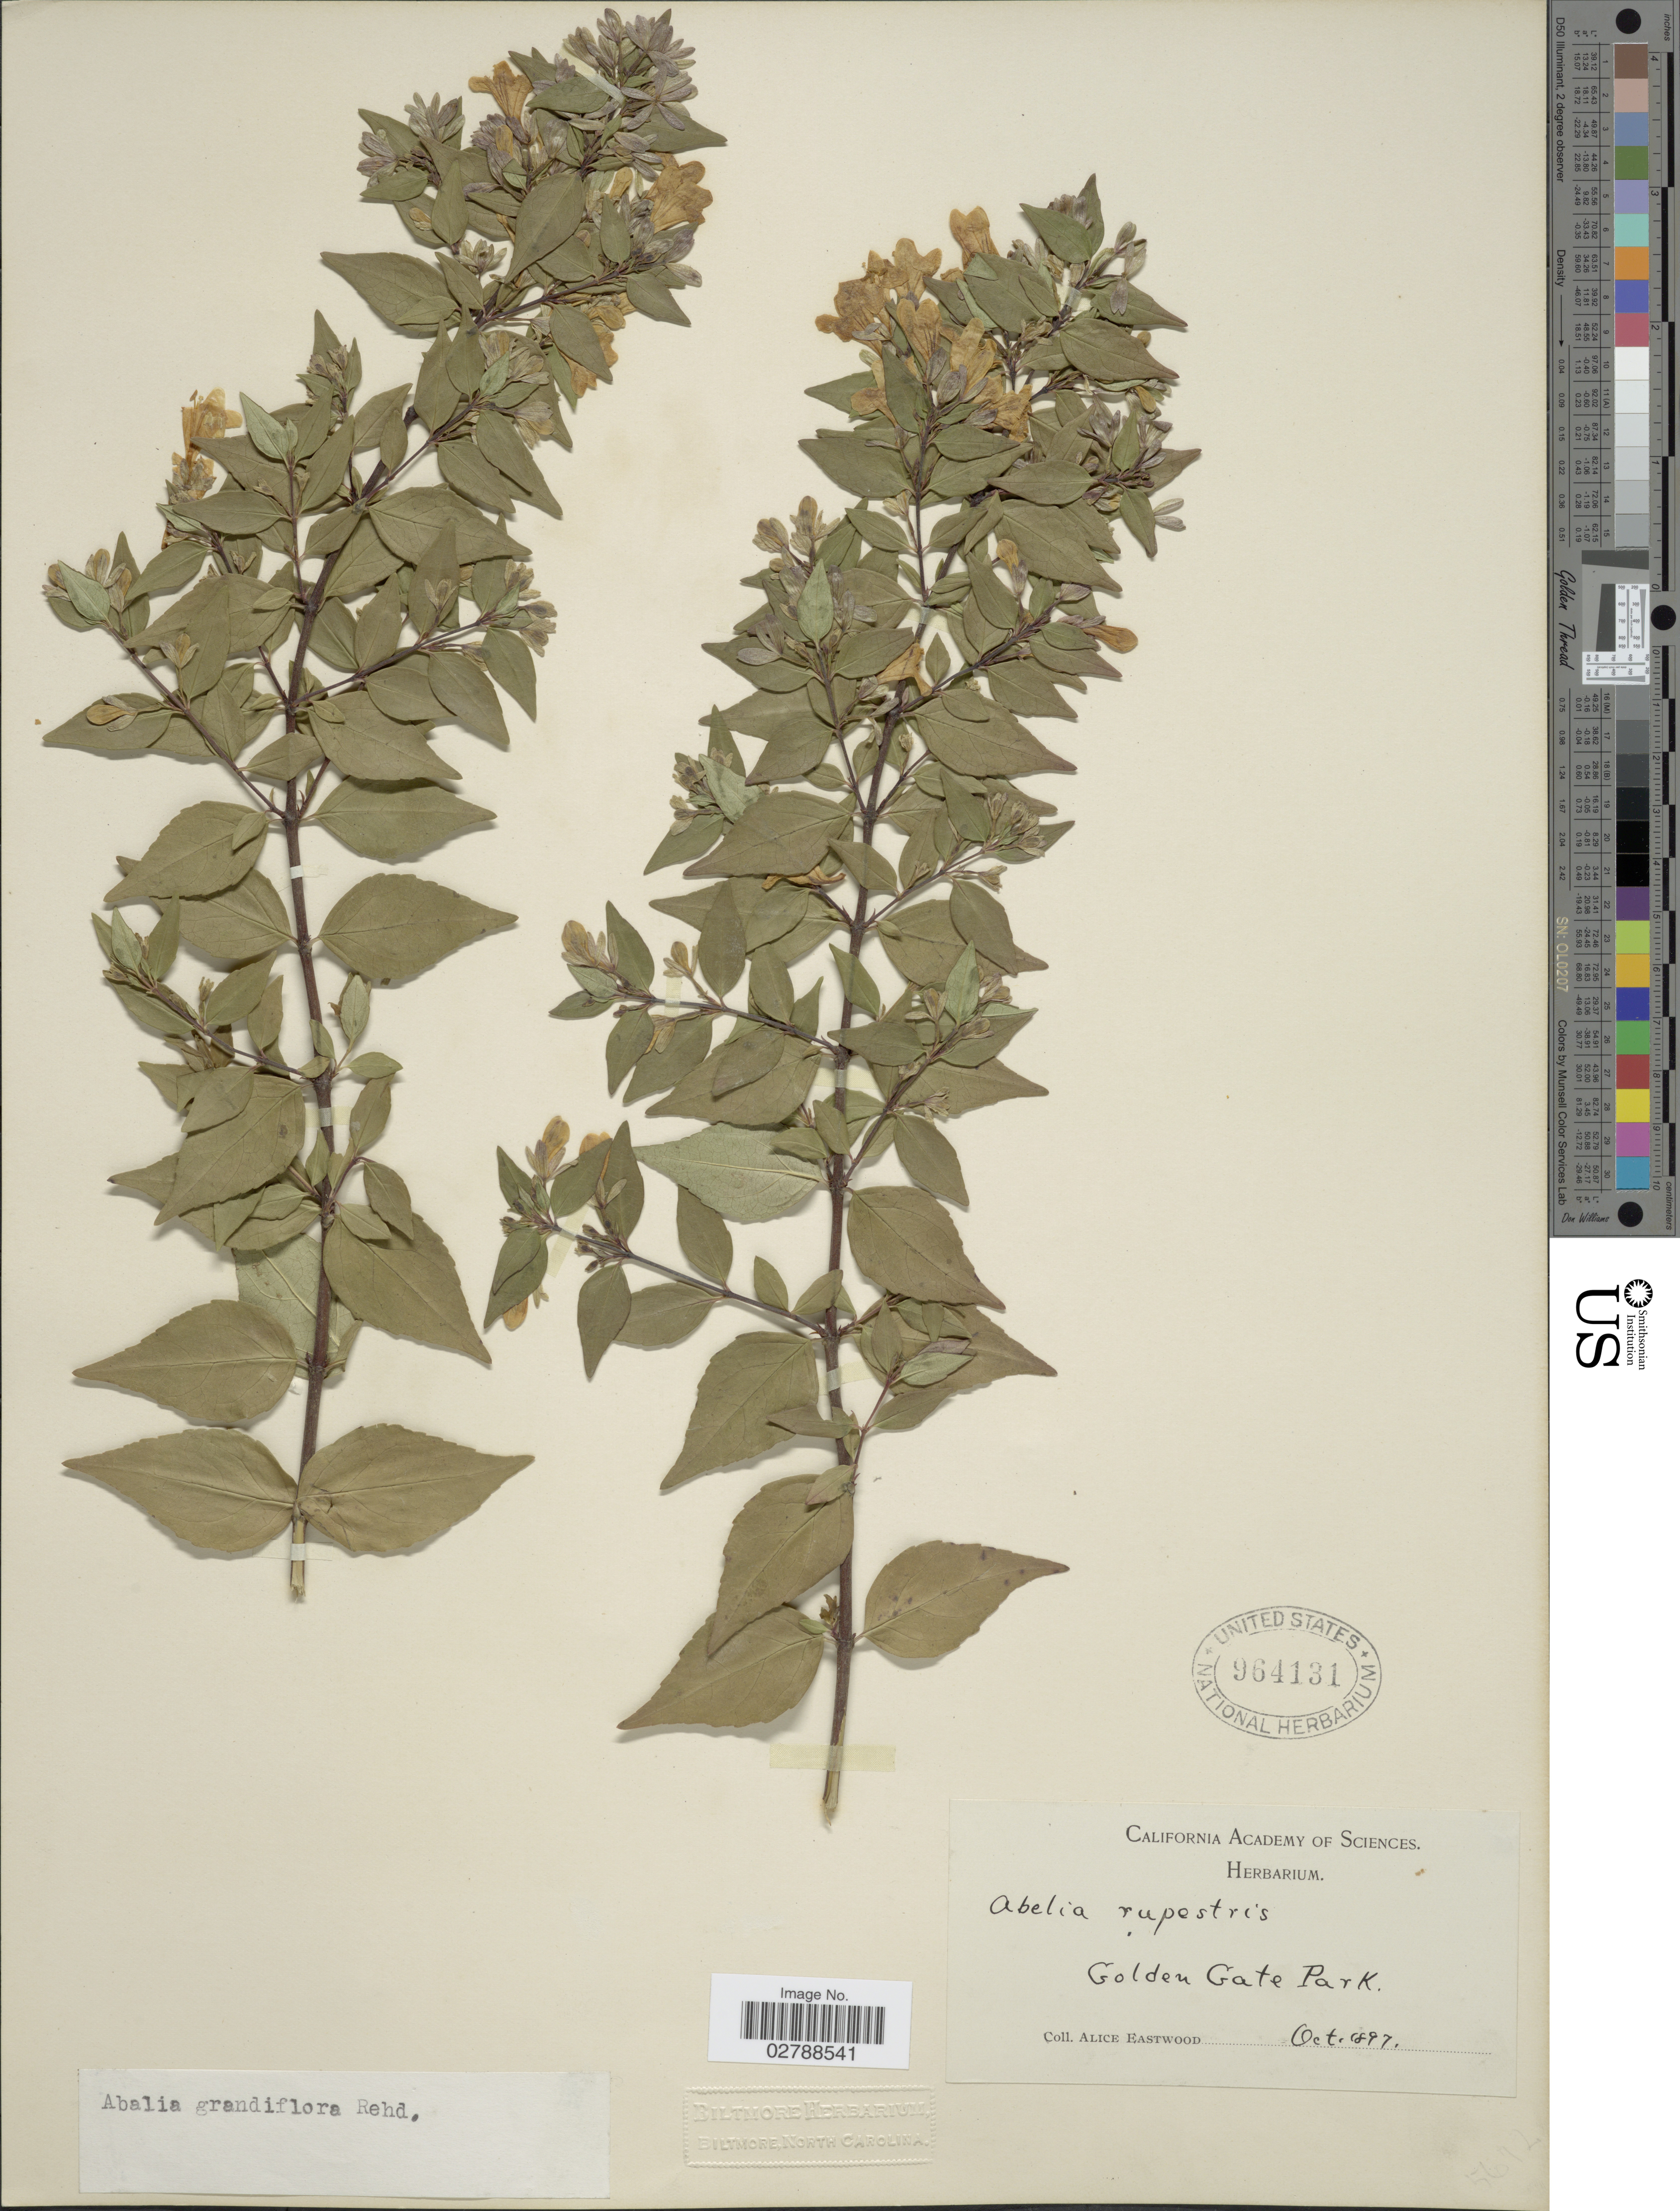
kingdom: Plantae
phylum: Tracheophyta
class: Magnoliopsida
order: Dipsacales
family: Caprifoliaceae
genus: Abelia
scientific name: Abelia grandiflora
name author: (André) Rehder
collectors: A. Eastwood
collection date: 1897-10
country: United States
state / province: California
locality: Golden Gate Park.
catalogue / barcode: US 964131